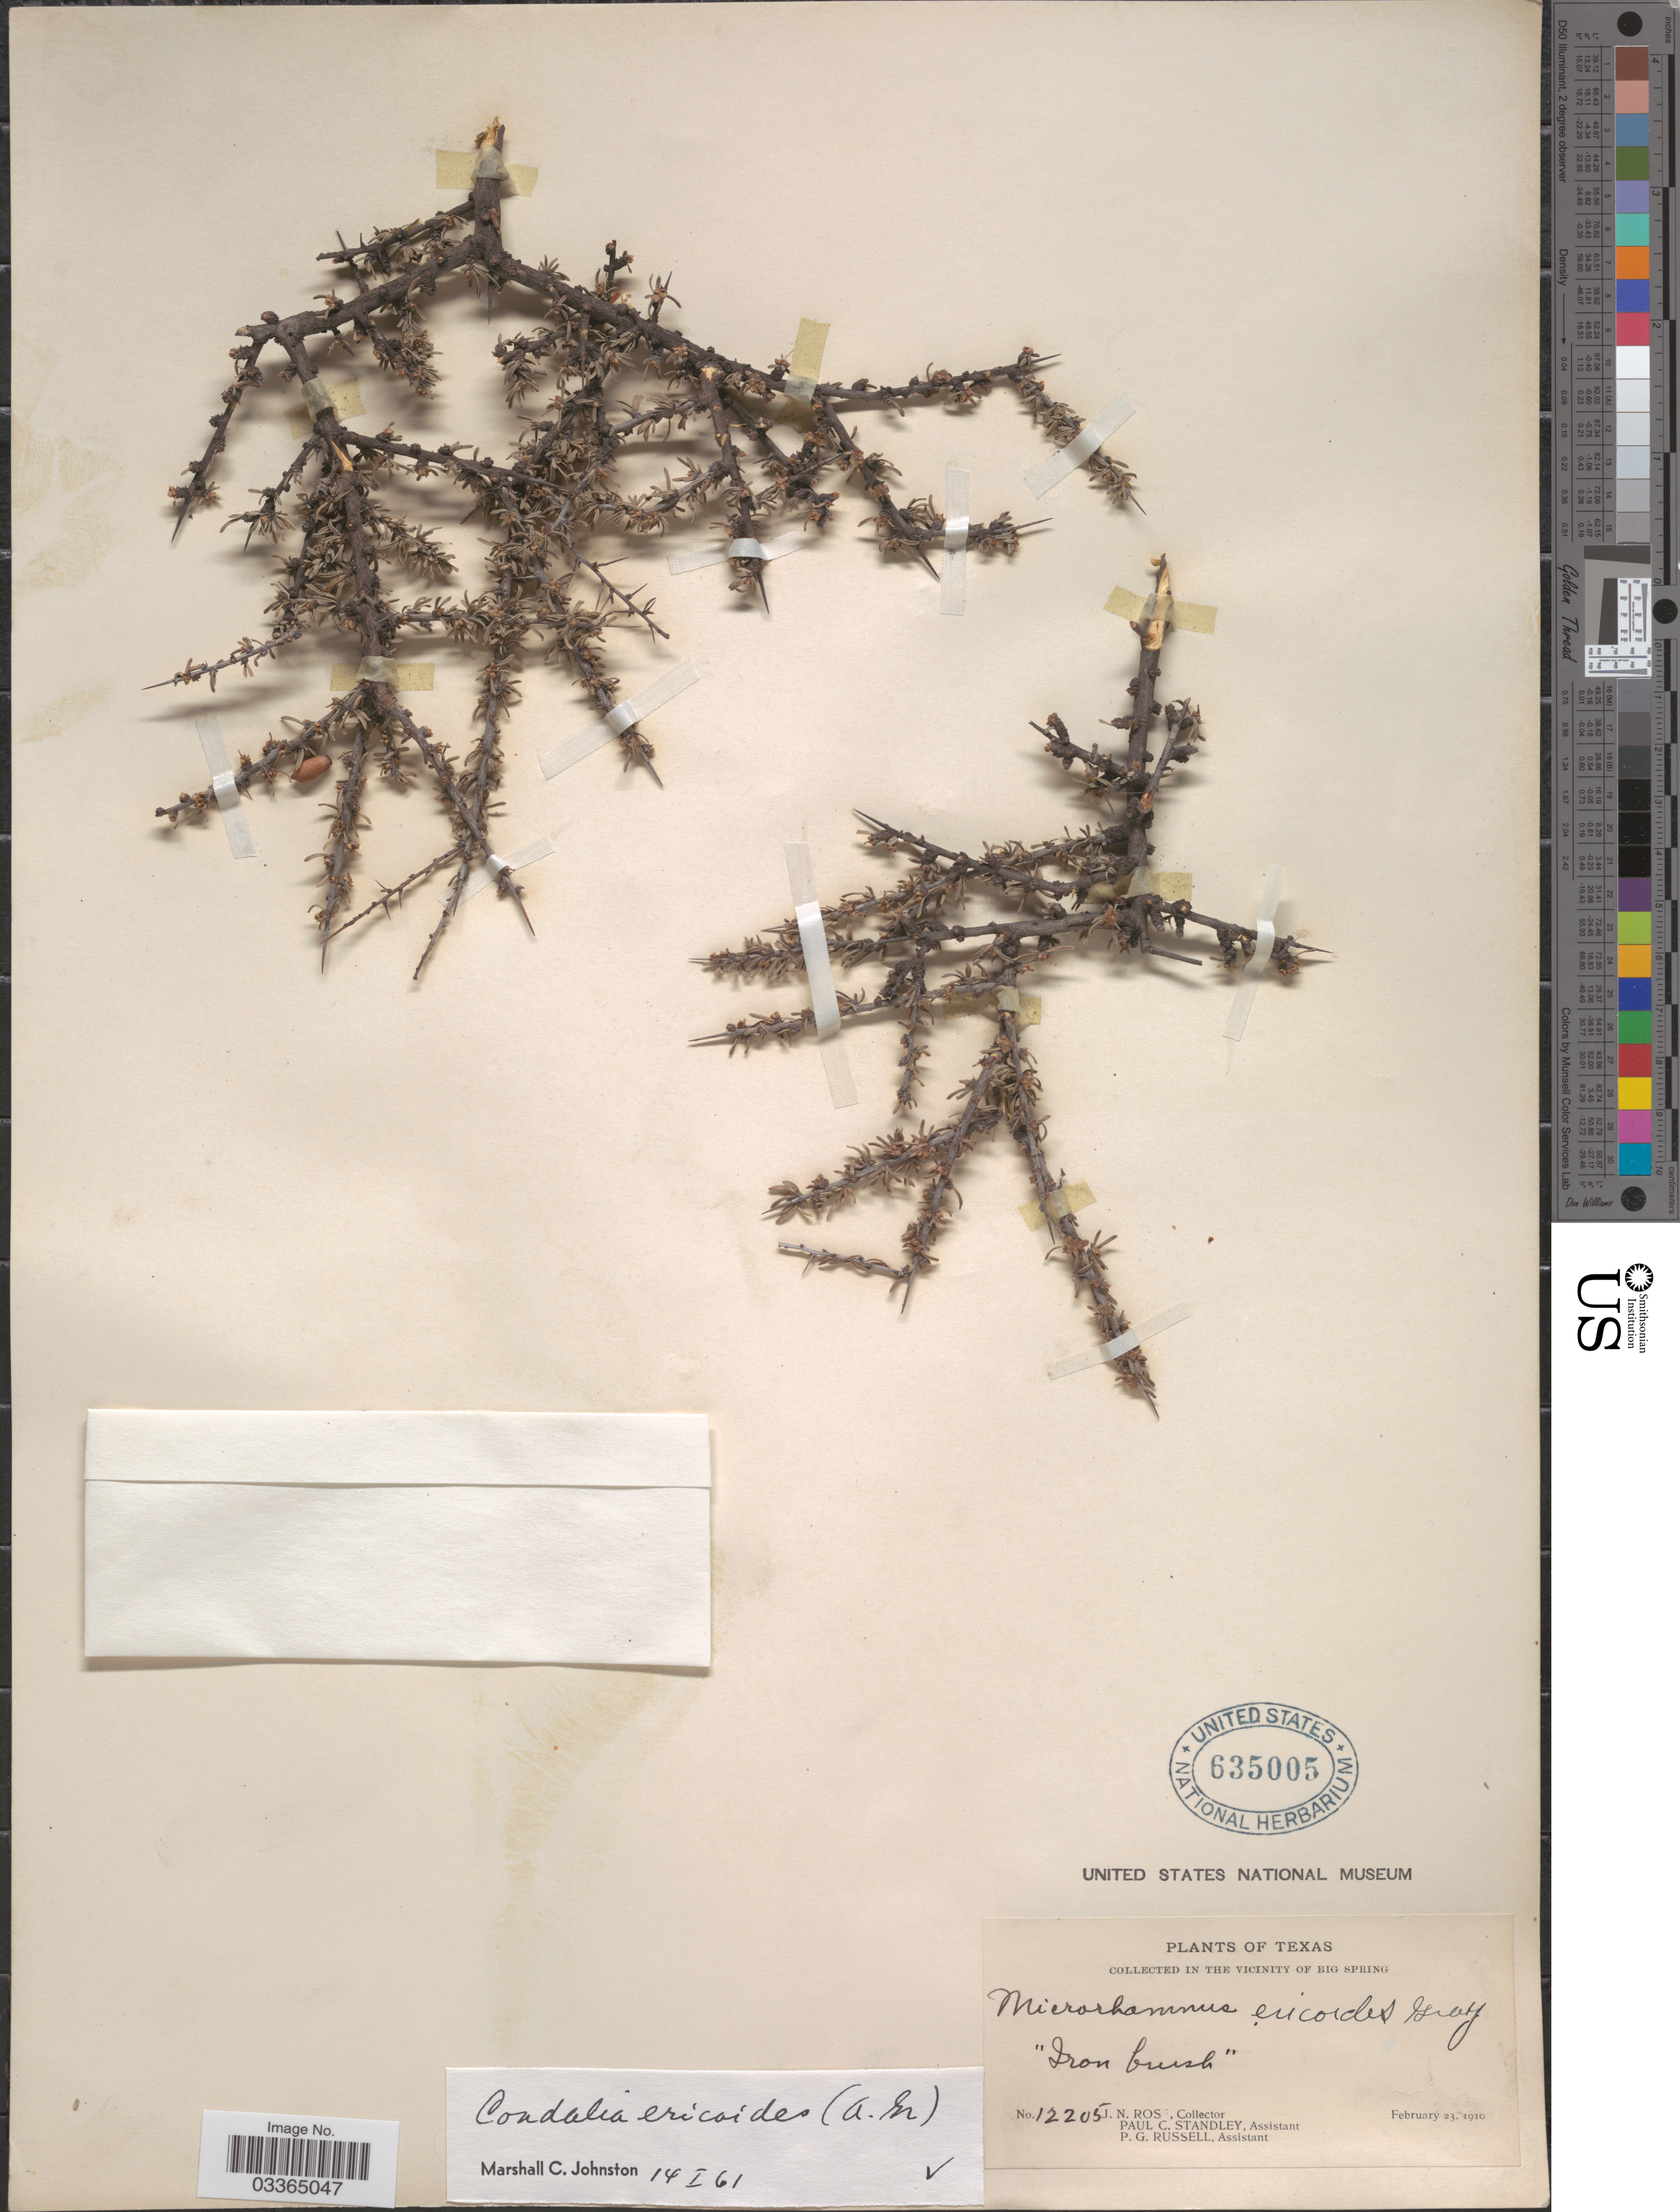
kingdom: Plantae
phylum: Tracheophyta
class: Magnoliopsida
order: Rosales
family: Rhamnaceae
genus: Condalia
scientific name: Condalia ericoides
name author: (A. Gray) M.C. Johnst.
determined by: Johnston, Marshall C.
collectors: J. N. Rose, P. C. Standley & P. G. Russell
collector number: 12205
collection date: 1910-02-23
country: United States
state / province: Texas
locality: In the vicinity of Big Spring.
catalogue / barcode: US 635005